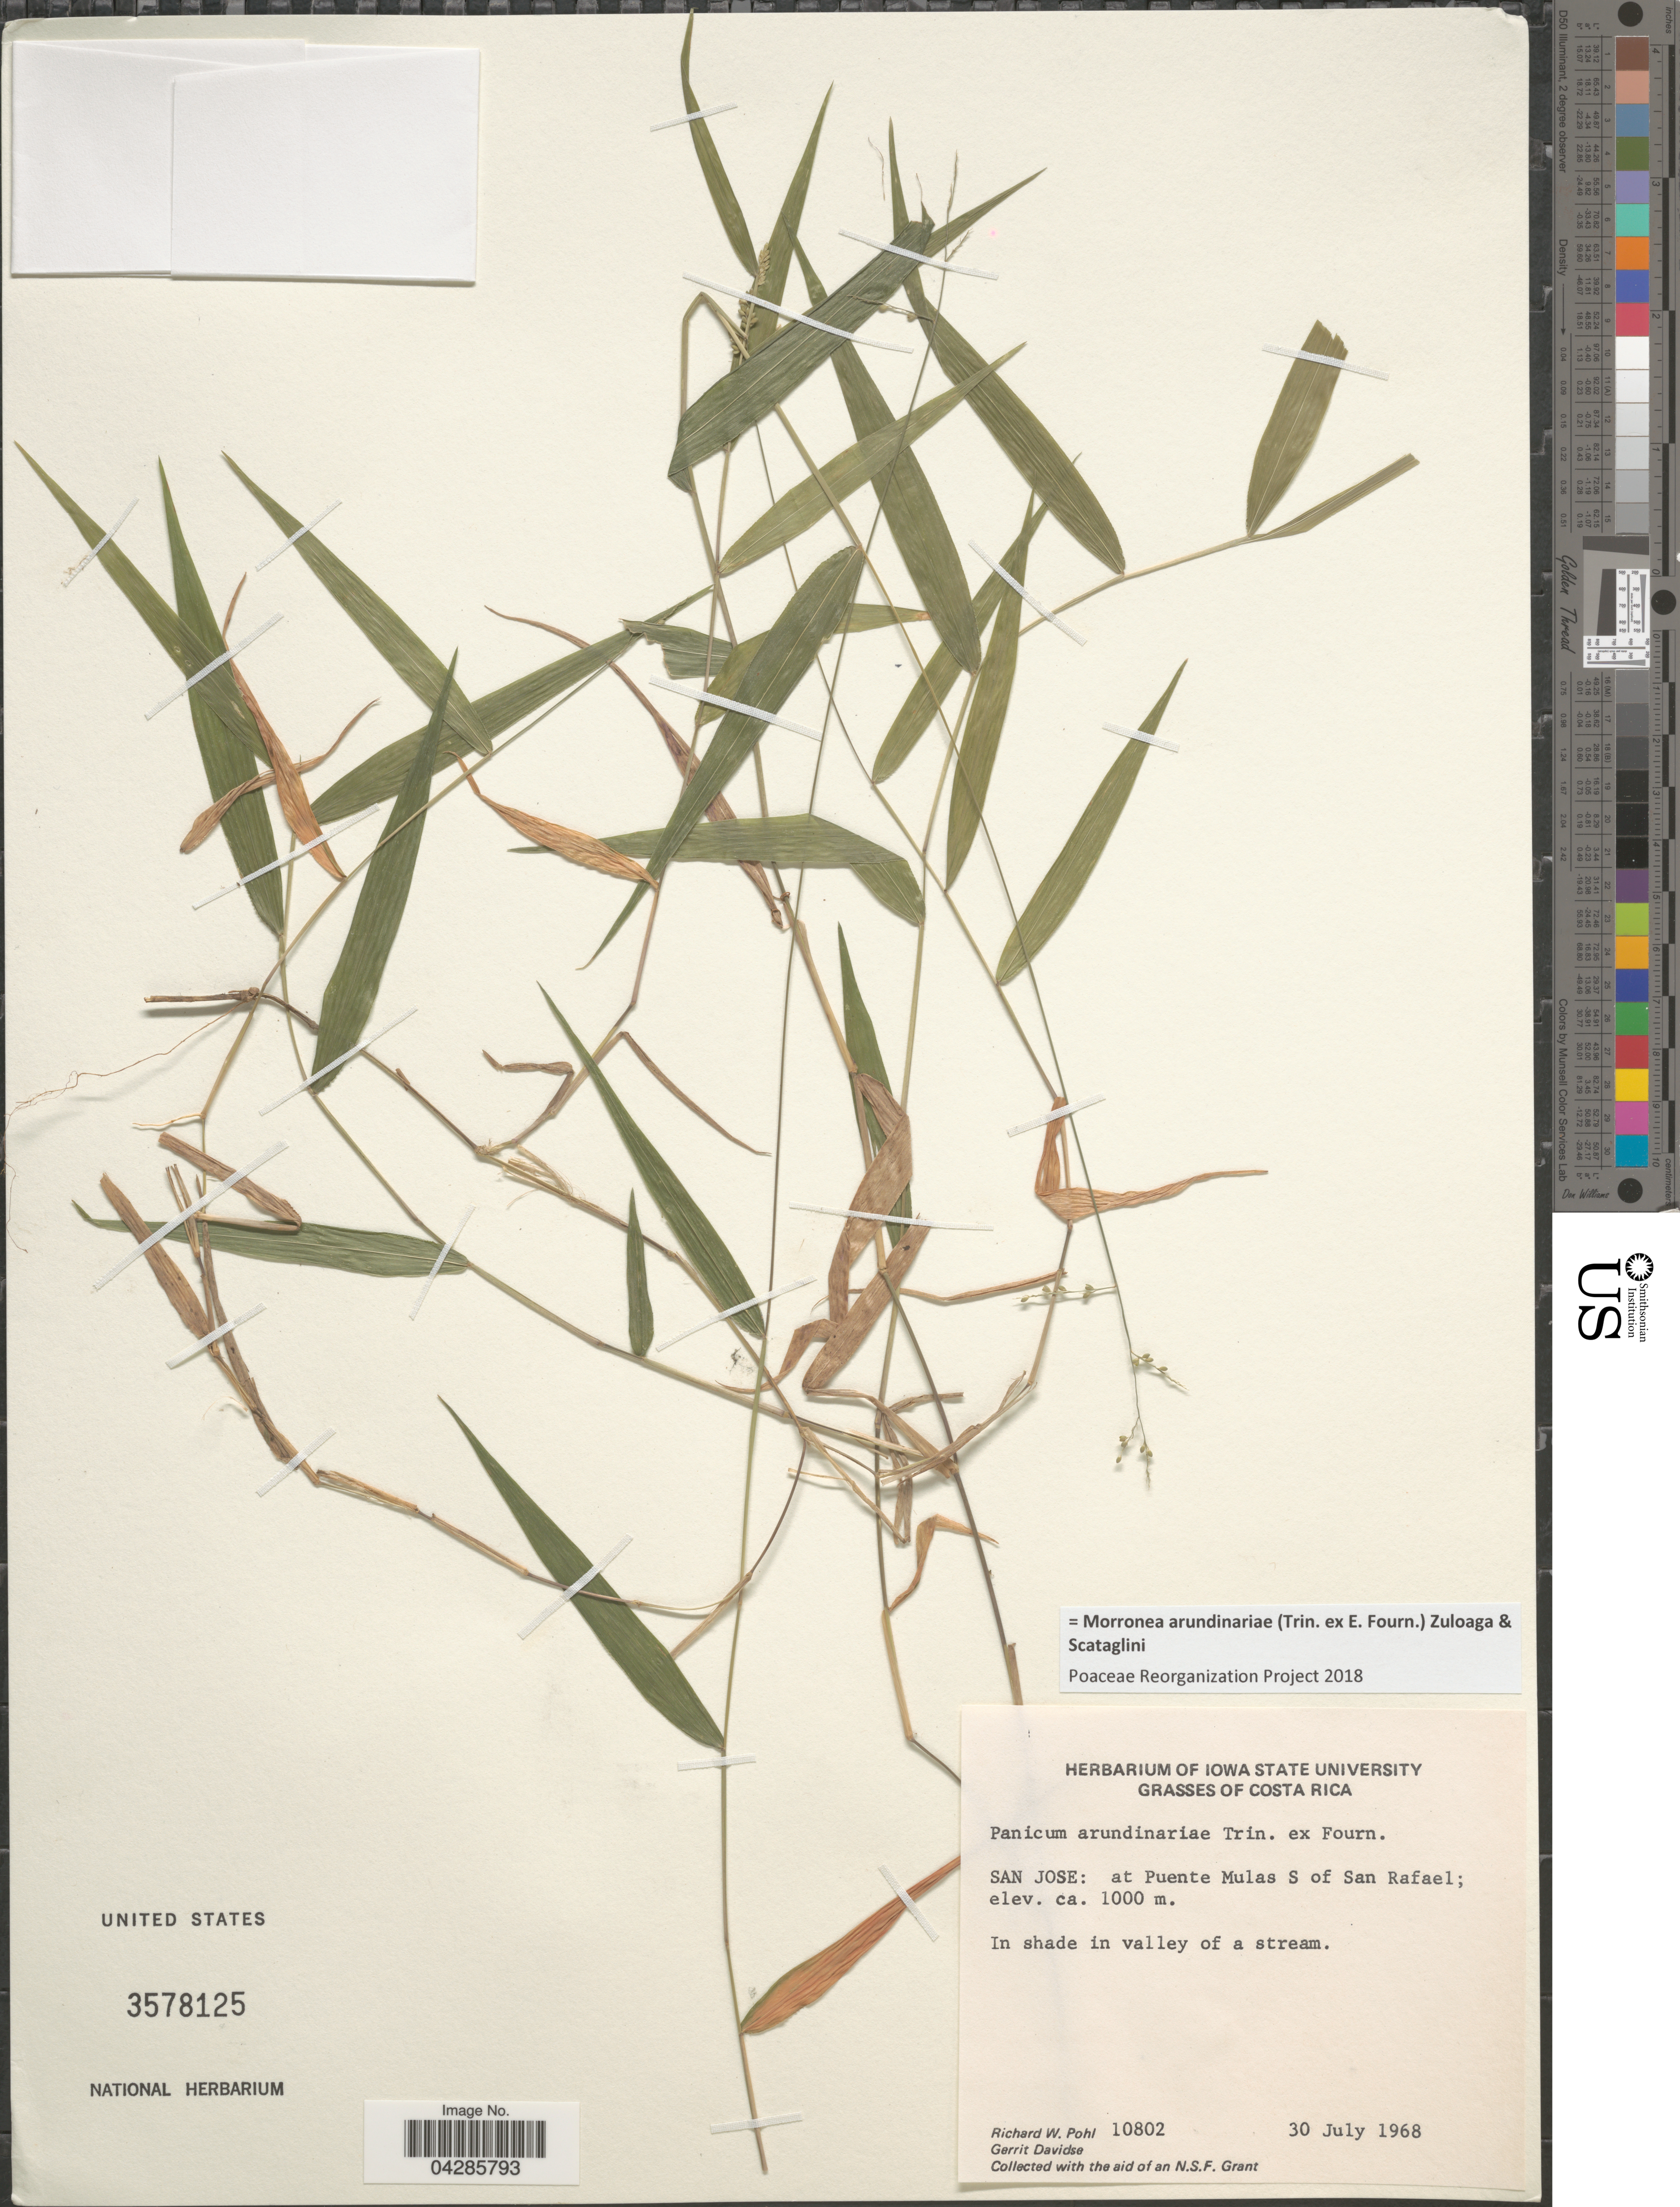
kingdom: Plantae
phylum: Tracheophyta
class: Liliopsida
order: Poales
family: Poaceae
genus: Morronea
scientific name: Morronea arundinariae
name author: (Trin. ex E. Fourn.) Zuloaga & Scataglini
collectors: R. W. Pohl & G. Davidse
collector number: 10802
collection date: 1968-07-30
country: Costa Rica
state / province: San José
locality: San Jose: at Puente Mulas S of San Rafael. In shade in valley of a stream.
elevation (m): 1000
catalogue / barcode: US 3578125